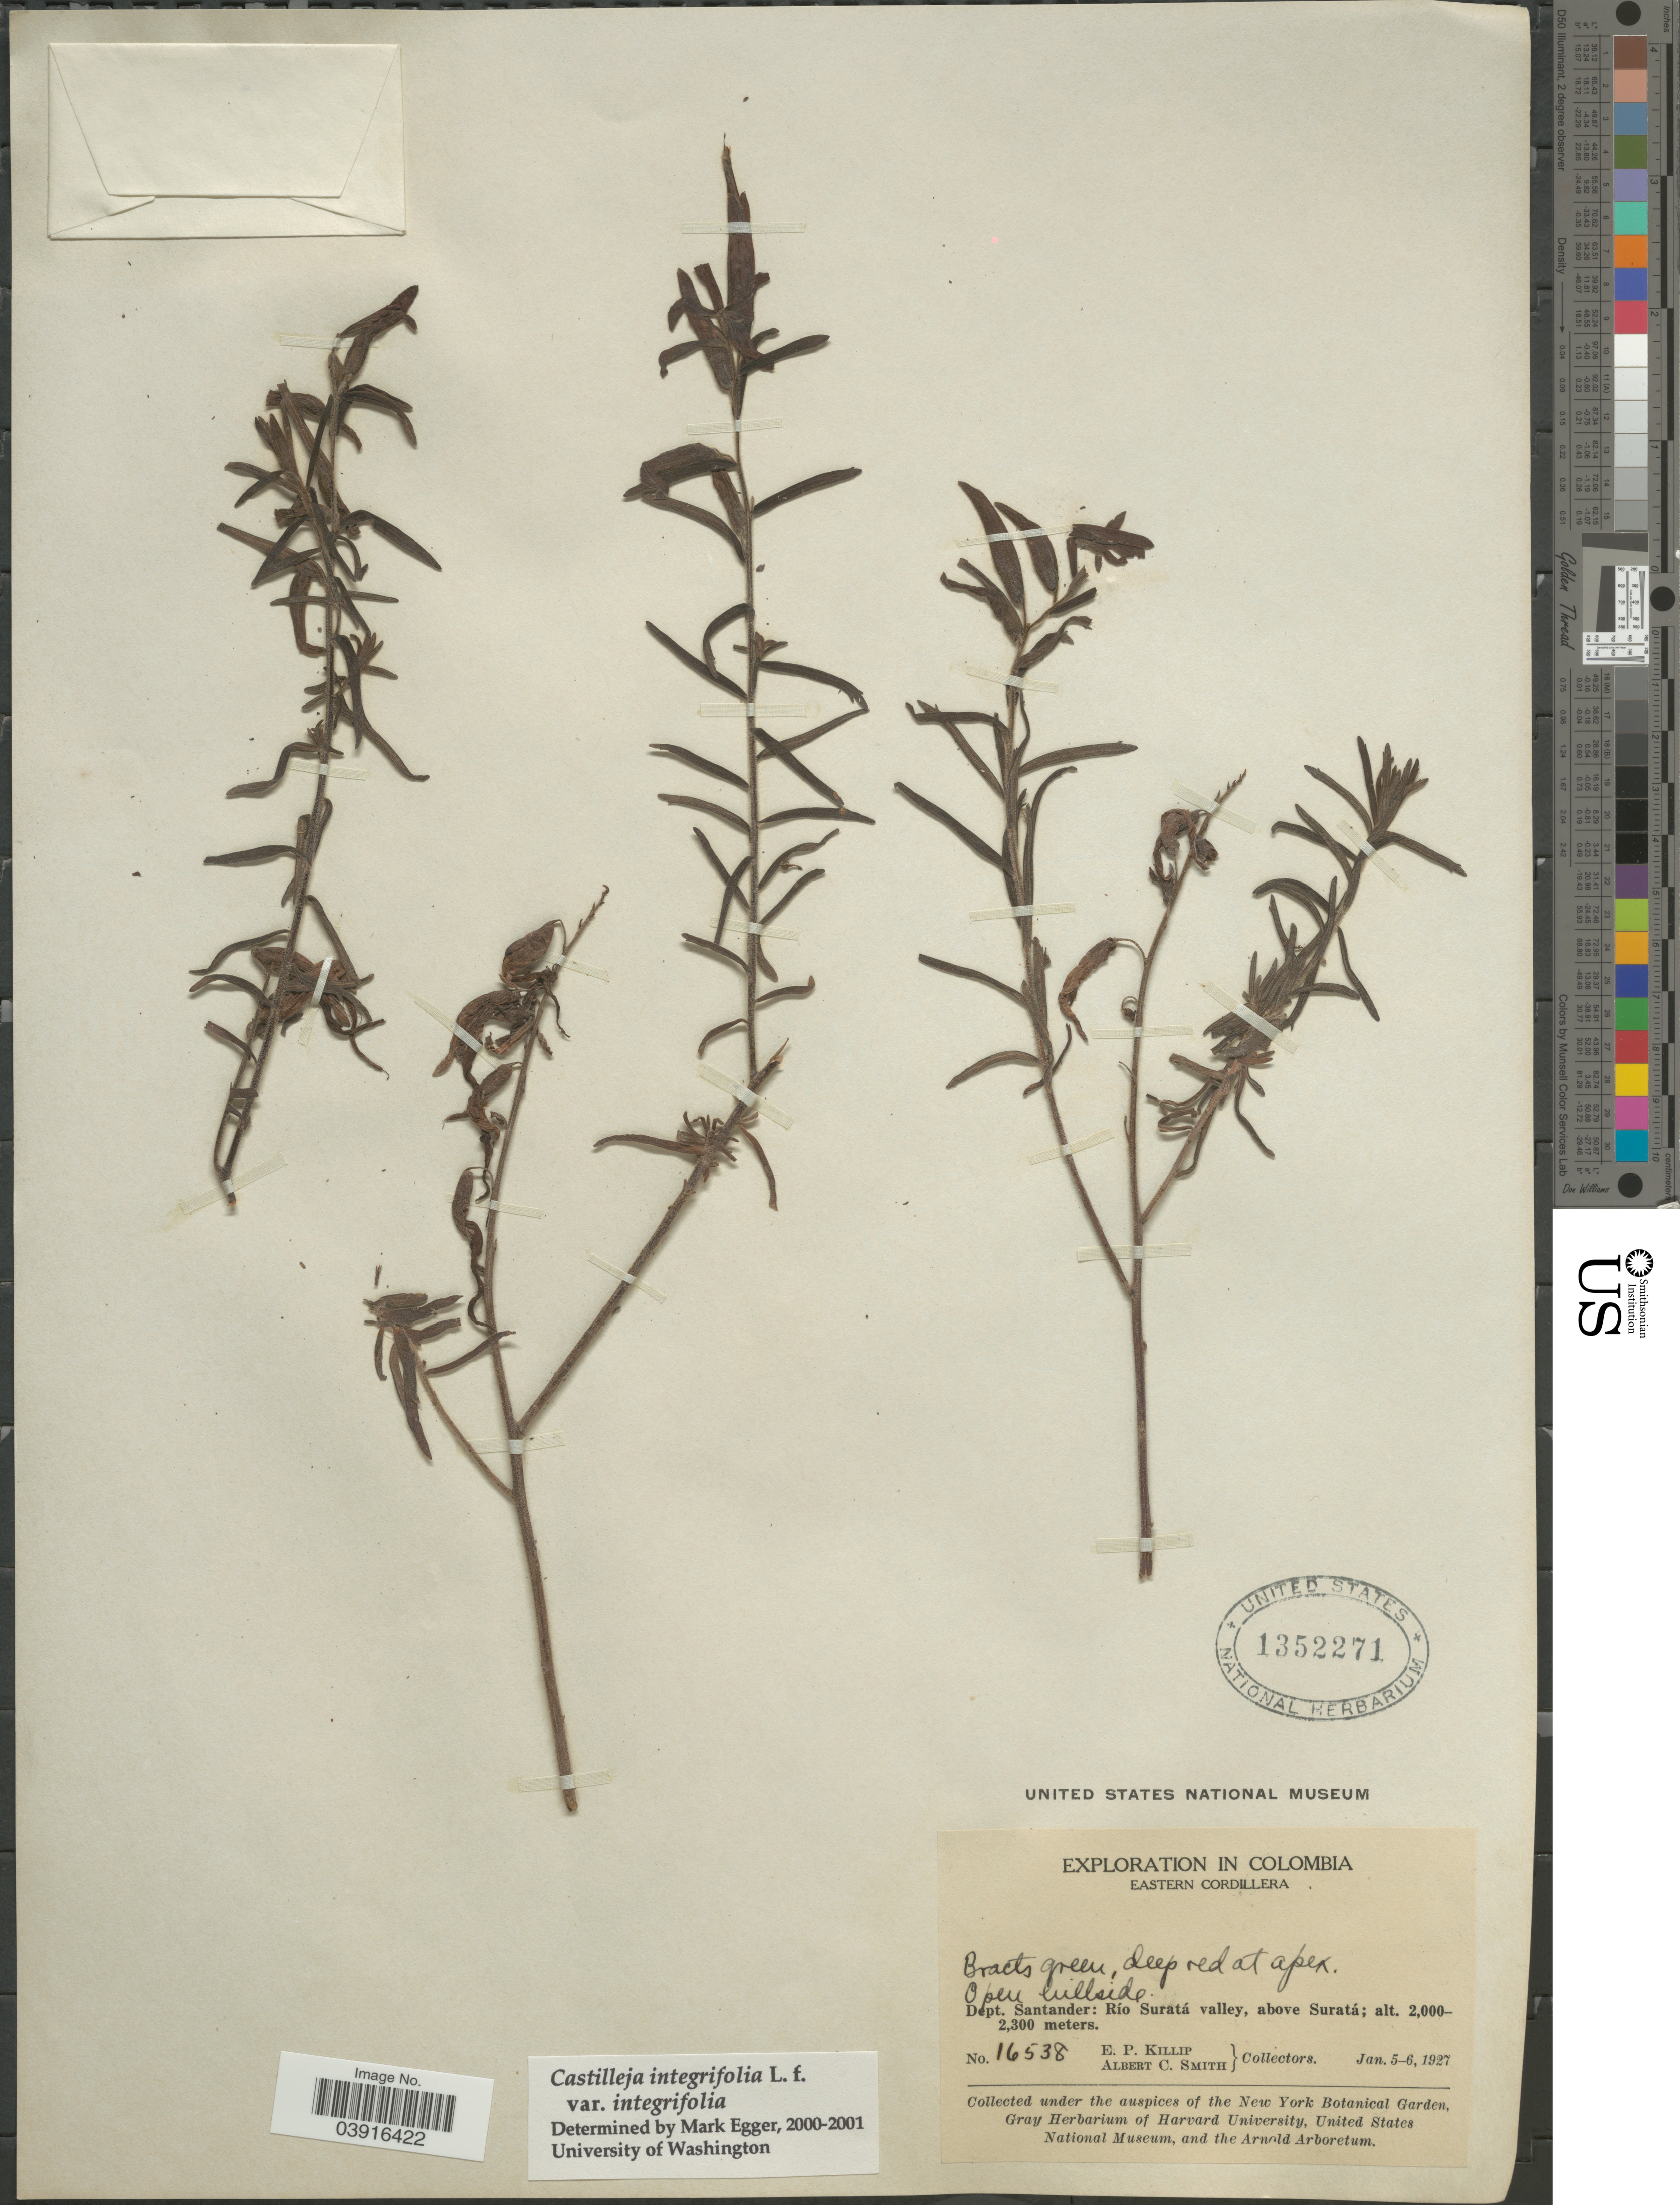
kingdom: Plantae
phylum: Tracheophyta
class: Magnoliopsida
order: Lamiales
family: Orobanchaceae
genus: Castilleja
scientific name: Castilleja integrifolia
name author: L. f.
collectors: E. P. Killip & A. C. Smith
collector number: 16538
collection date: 1927-01-05/1927-01-06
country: Colombia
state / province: Santander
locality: Eastern Cordillera. Dept. Santander: Río Suratá valley, above Suratá.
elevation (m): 2000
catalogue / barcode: US 1352271